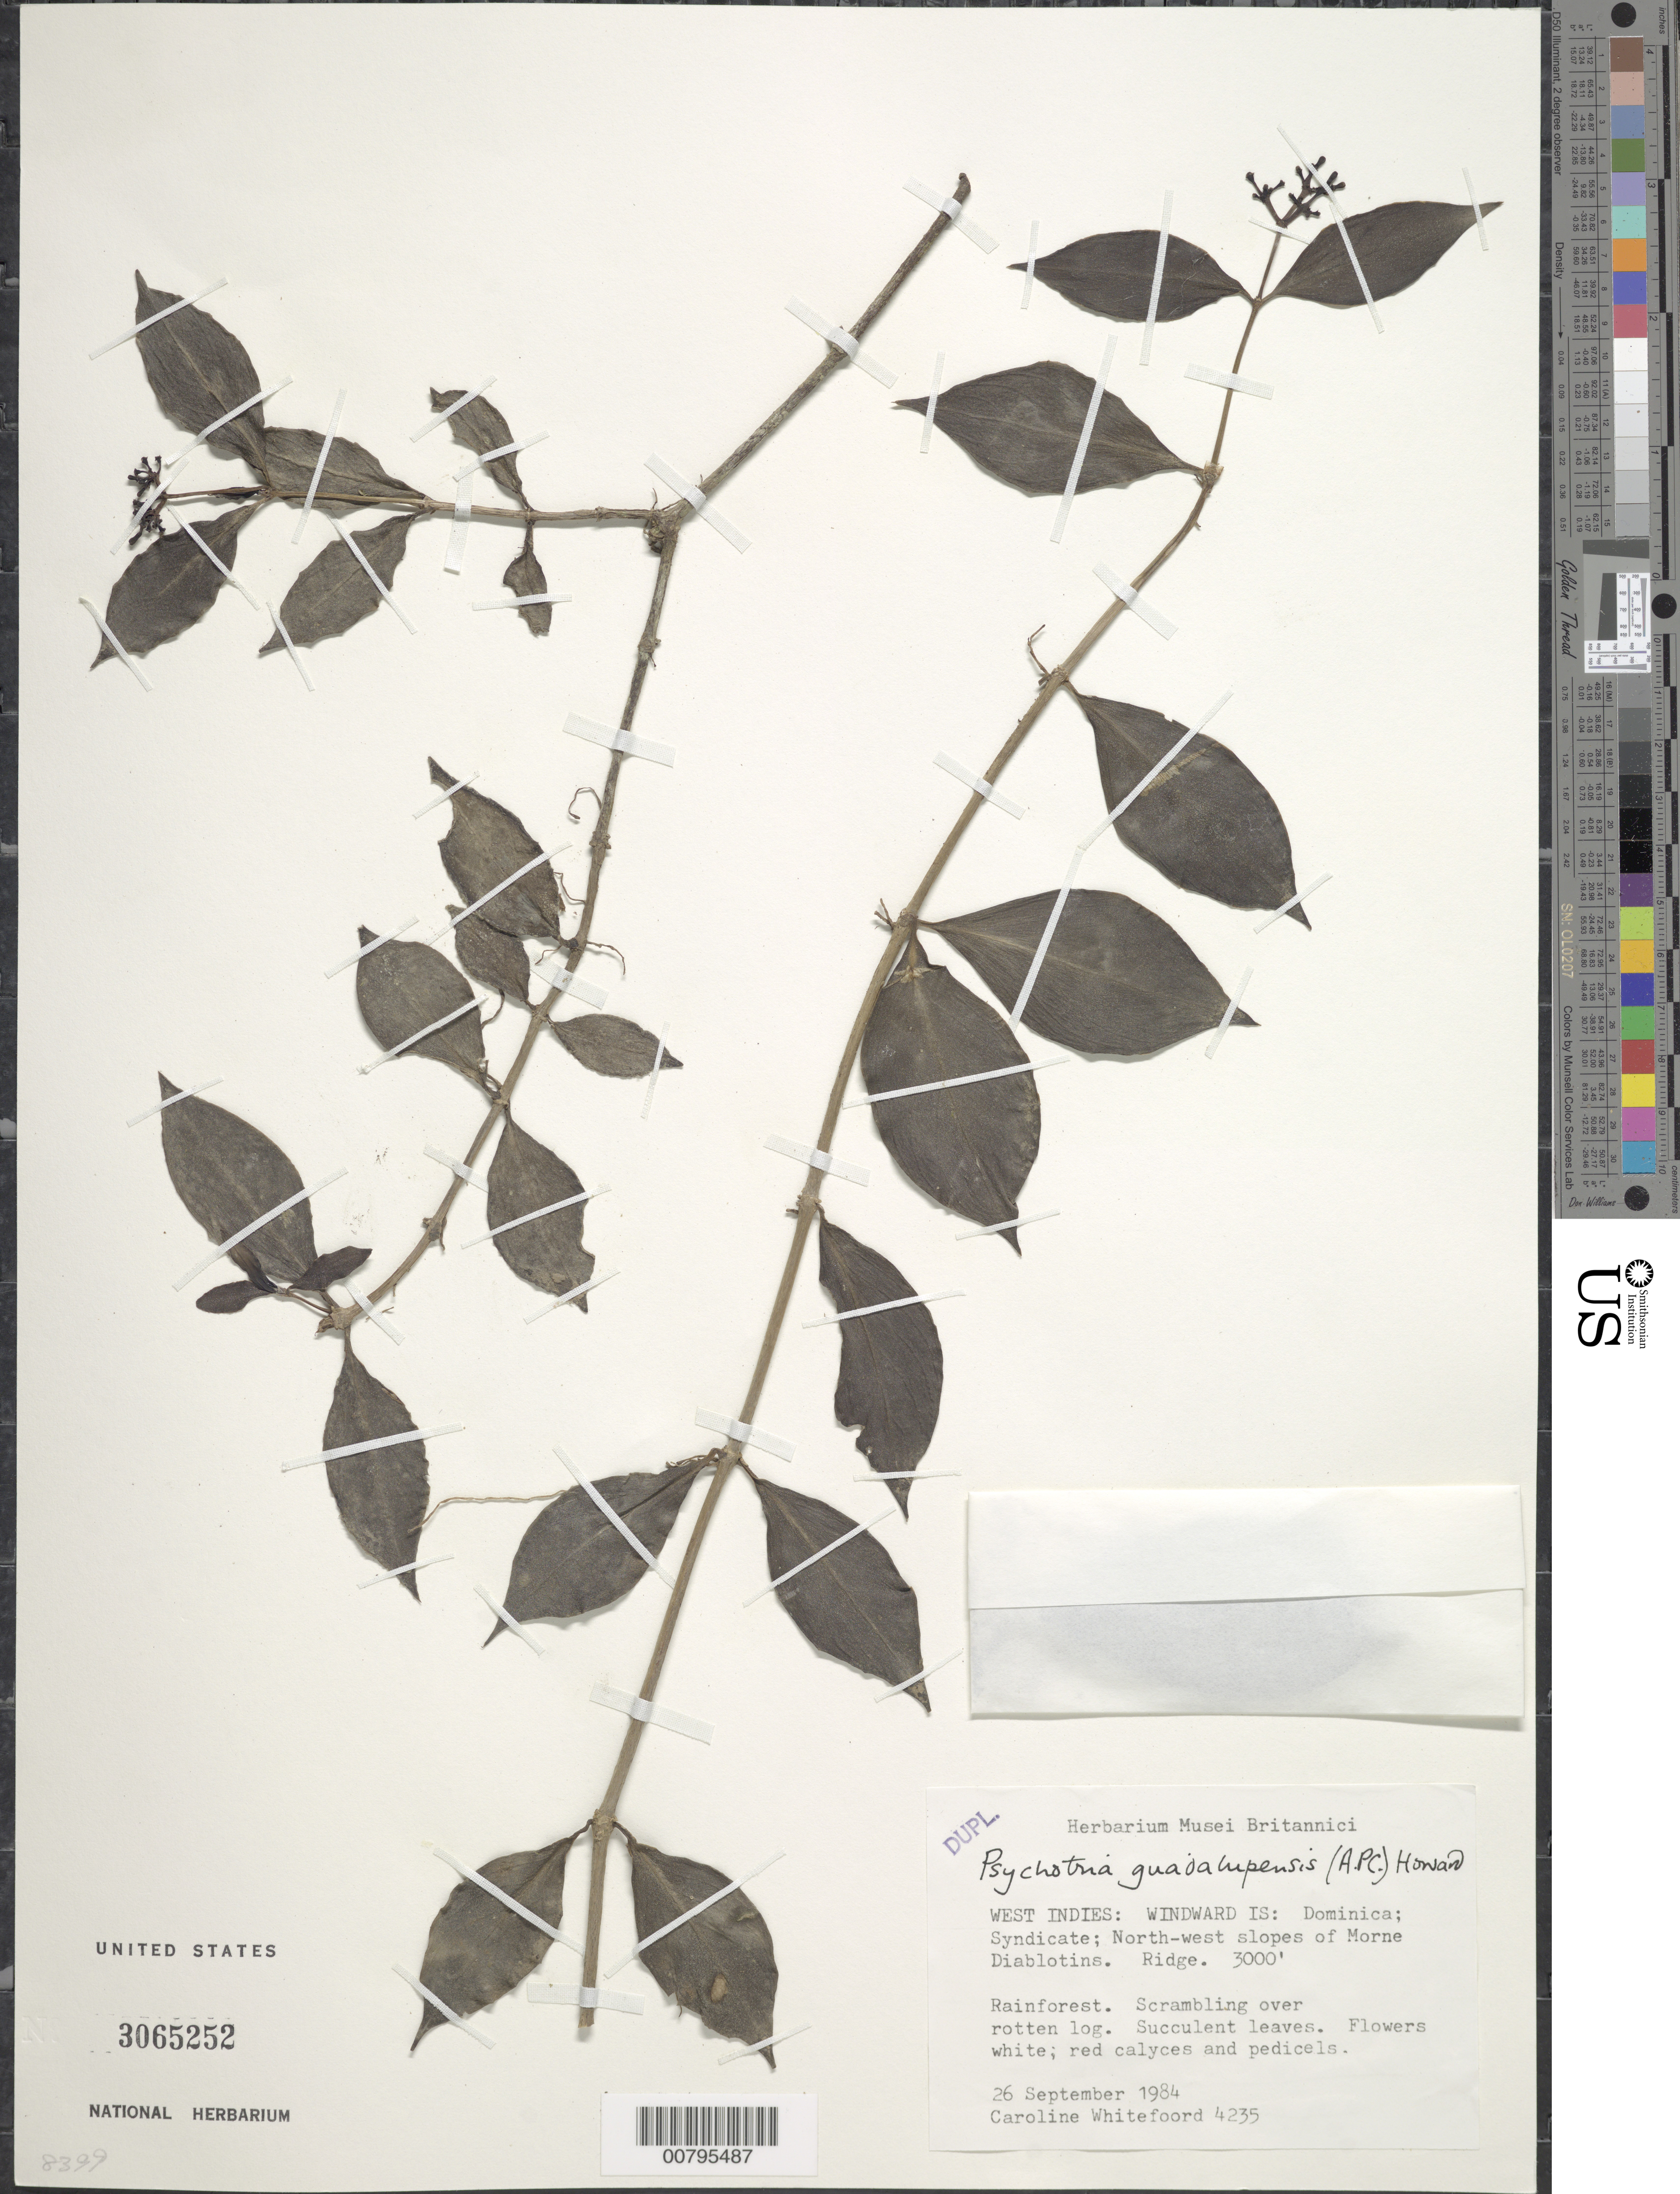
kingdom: Plantae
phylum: Tracheophyta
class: Magnoliopsida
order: Gentianales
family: Rubiaceae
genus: Notopleura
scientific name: Notopleura guadalupensis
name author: (DC.) C.M. Taylor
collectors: C. Whitefoord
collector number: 4235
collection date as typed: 26 Sep 1984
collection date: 1984-09-26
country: Dominica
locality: Syndicate; NW slopes of Morne Diablotins. Ridge.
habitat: Rainforest. Climbing over rotten log.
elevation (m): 914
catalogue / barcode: US 3065252